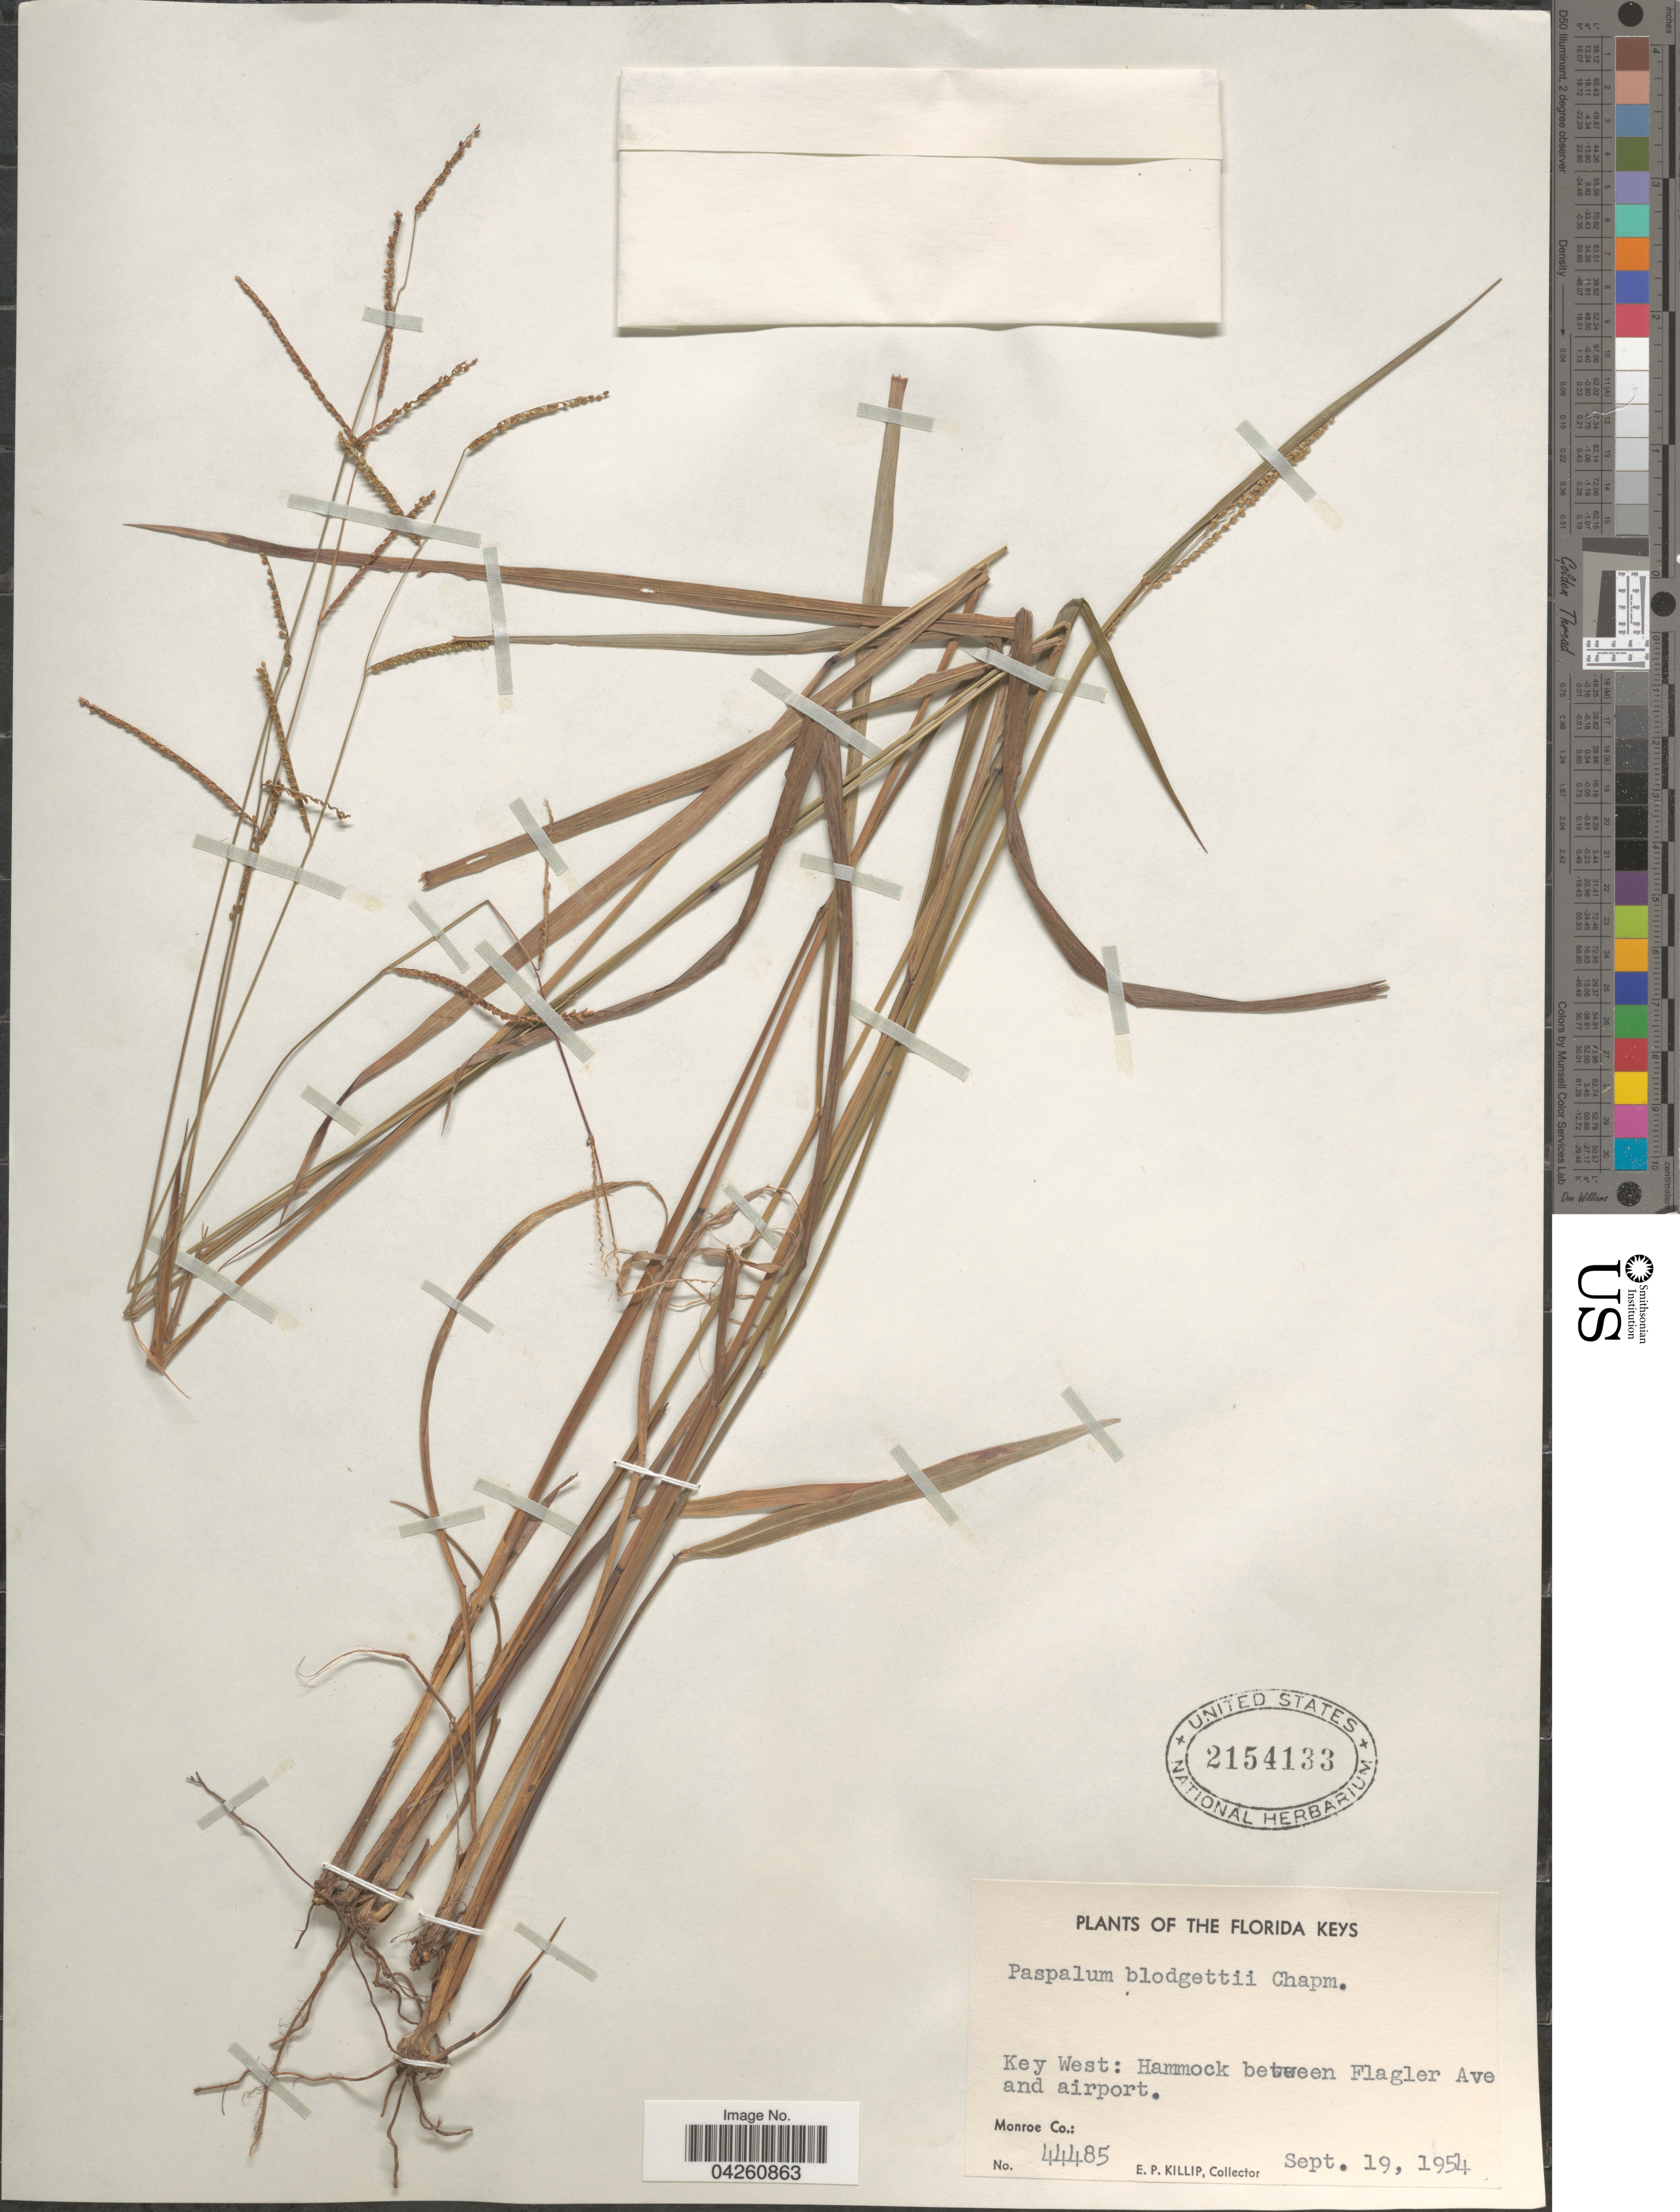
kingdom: Plantae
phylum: Tracheophyta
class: Liliopsida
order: Poales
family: Poaceae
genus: Paspalum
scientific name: Paspalum blodgettii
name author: Chapm.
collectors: E. P. Killip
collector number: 44485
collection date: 1954-09-19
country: United States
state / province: Florida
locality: Florida Keys. Key West: Hammock between Flagler Ave and airport. Monroe Co.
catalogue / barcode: US 2154133